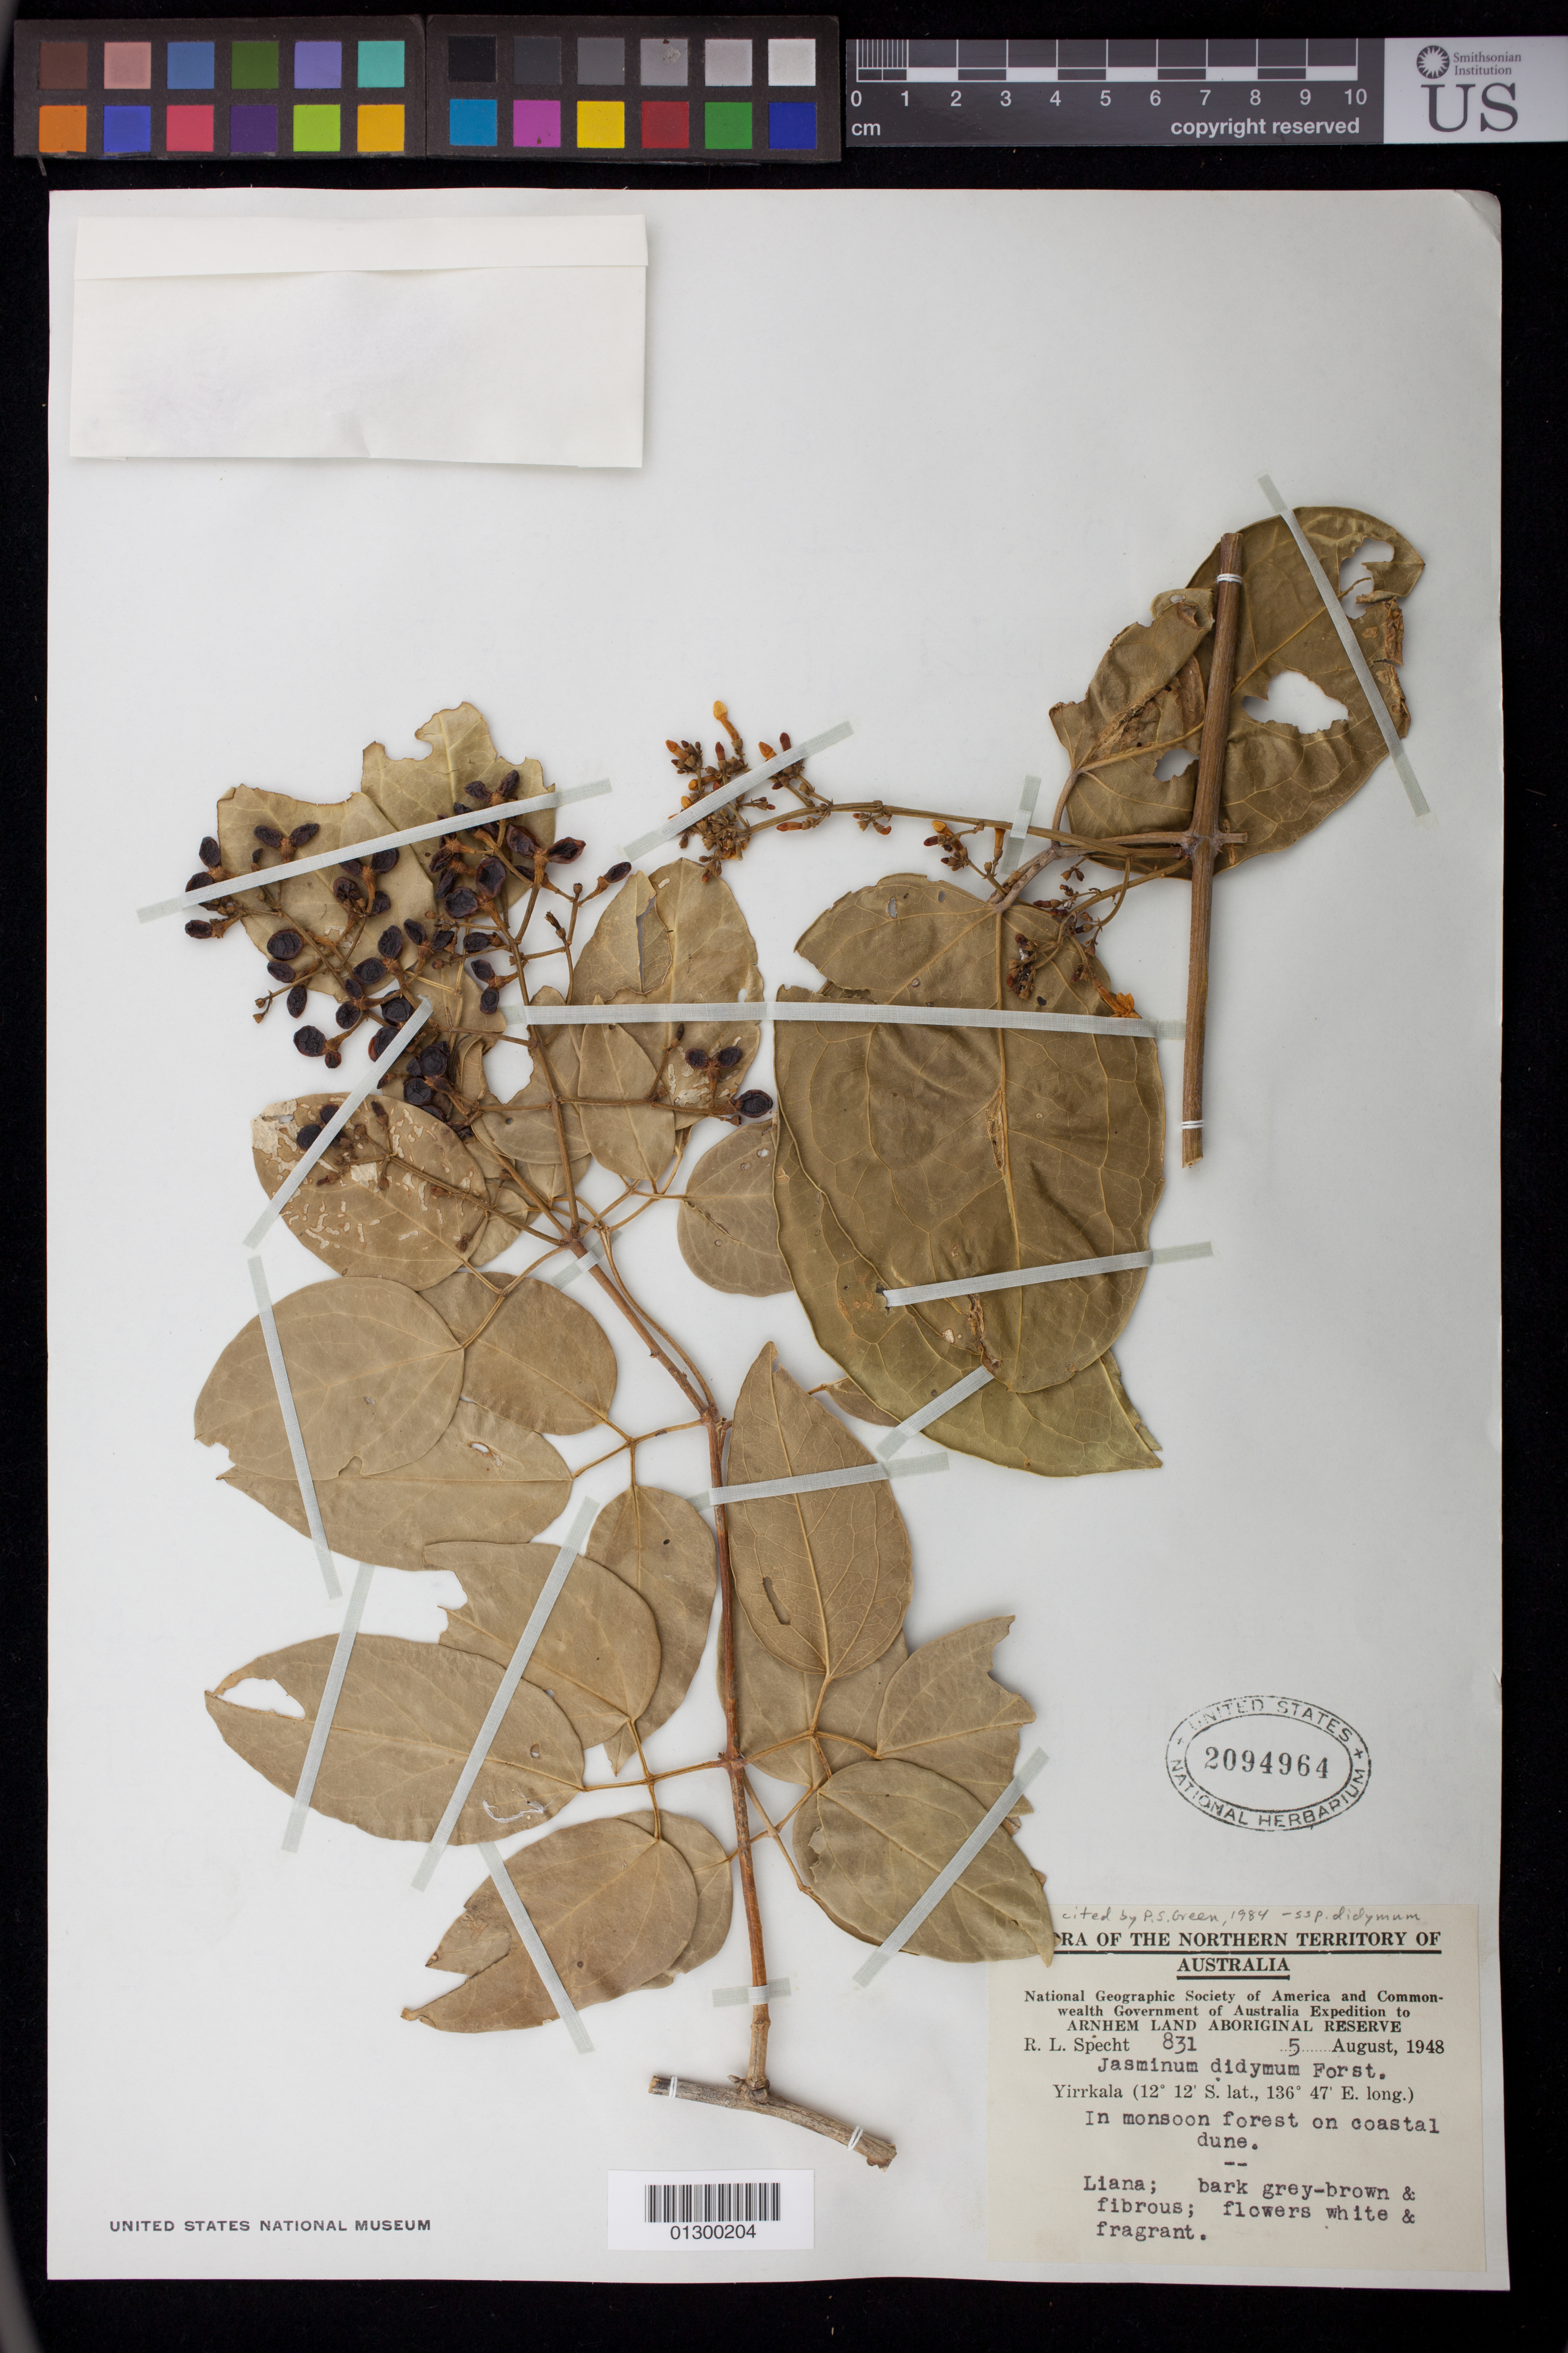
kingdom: Plantae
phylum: Tracheophyta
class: Magnoliopsida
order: Lamiales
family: Oleaceae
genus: Jasminum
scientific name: Jasminum didymum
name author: G. Forst.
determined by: Green, P. S.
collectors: R. L. Specht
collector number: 831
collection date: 1948-08-05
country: Australia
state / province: Northern Territory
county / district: East Arnhem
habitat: In monsoon forest on coastal dune.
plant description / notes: Liana; bark grey-brown and fibrous; flowers white and fragrant.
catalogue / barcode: US 2094964